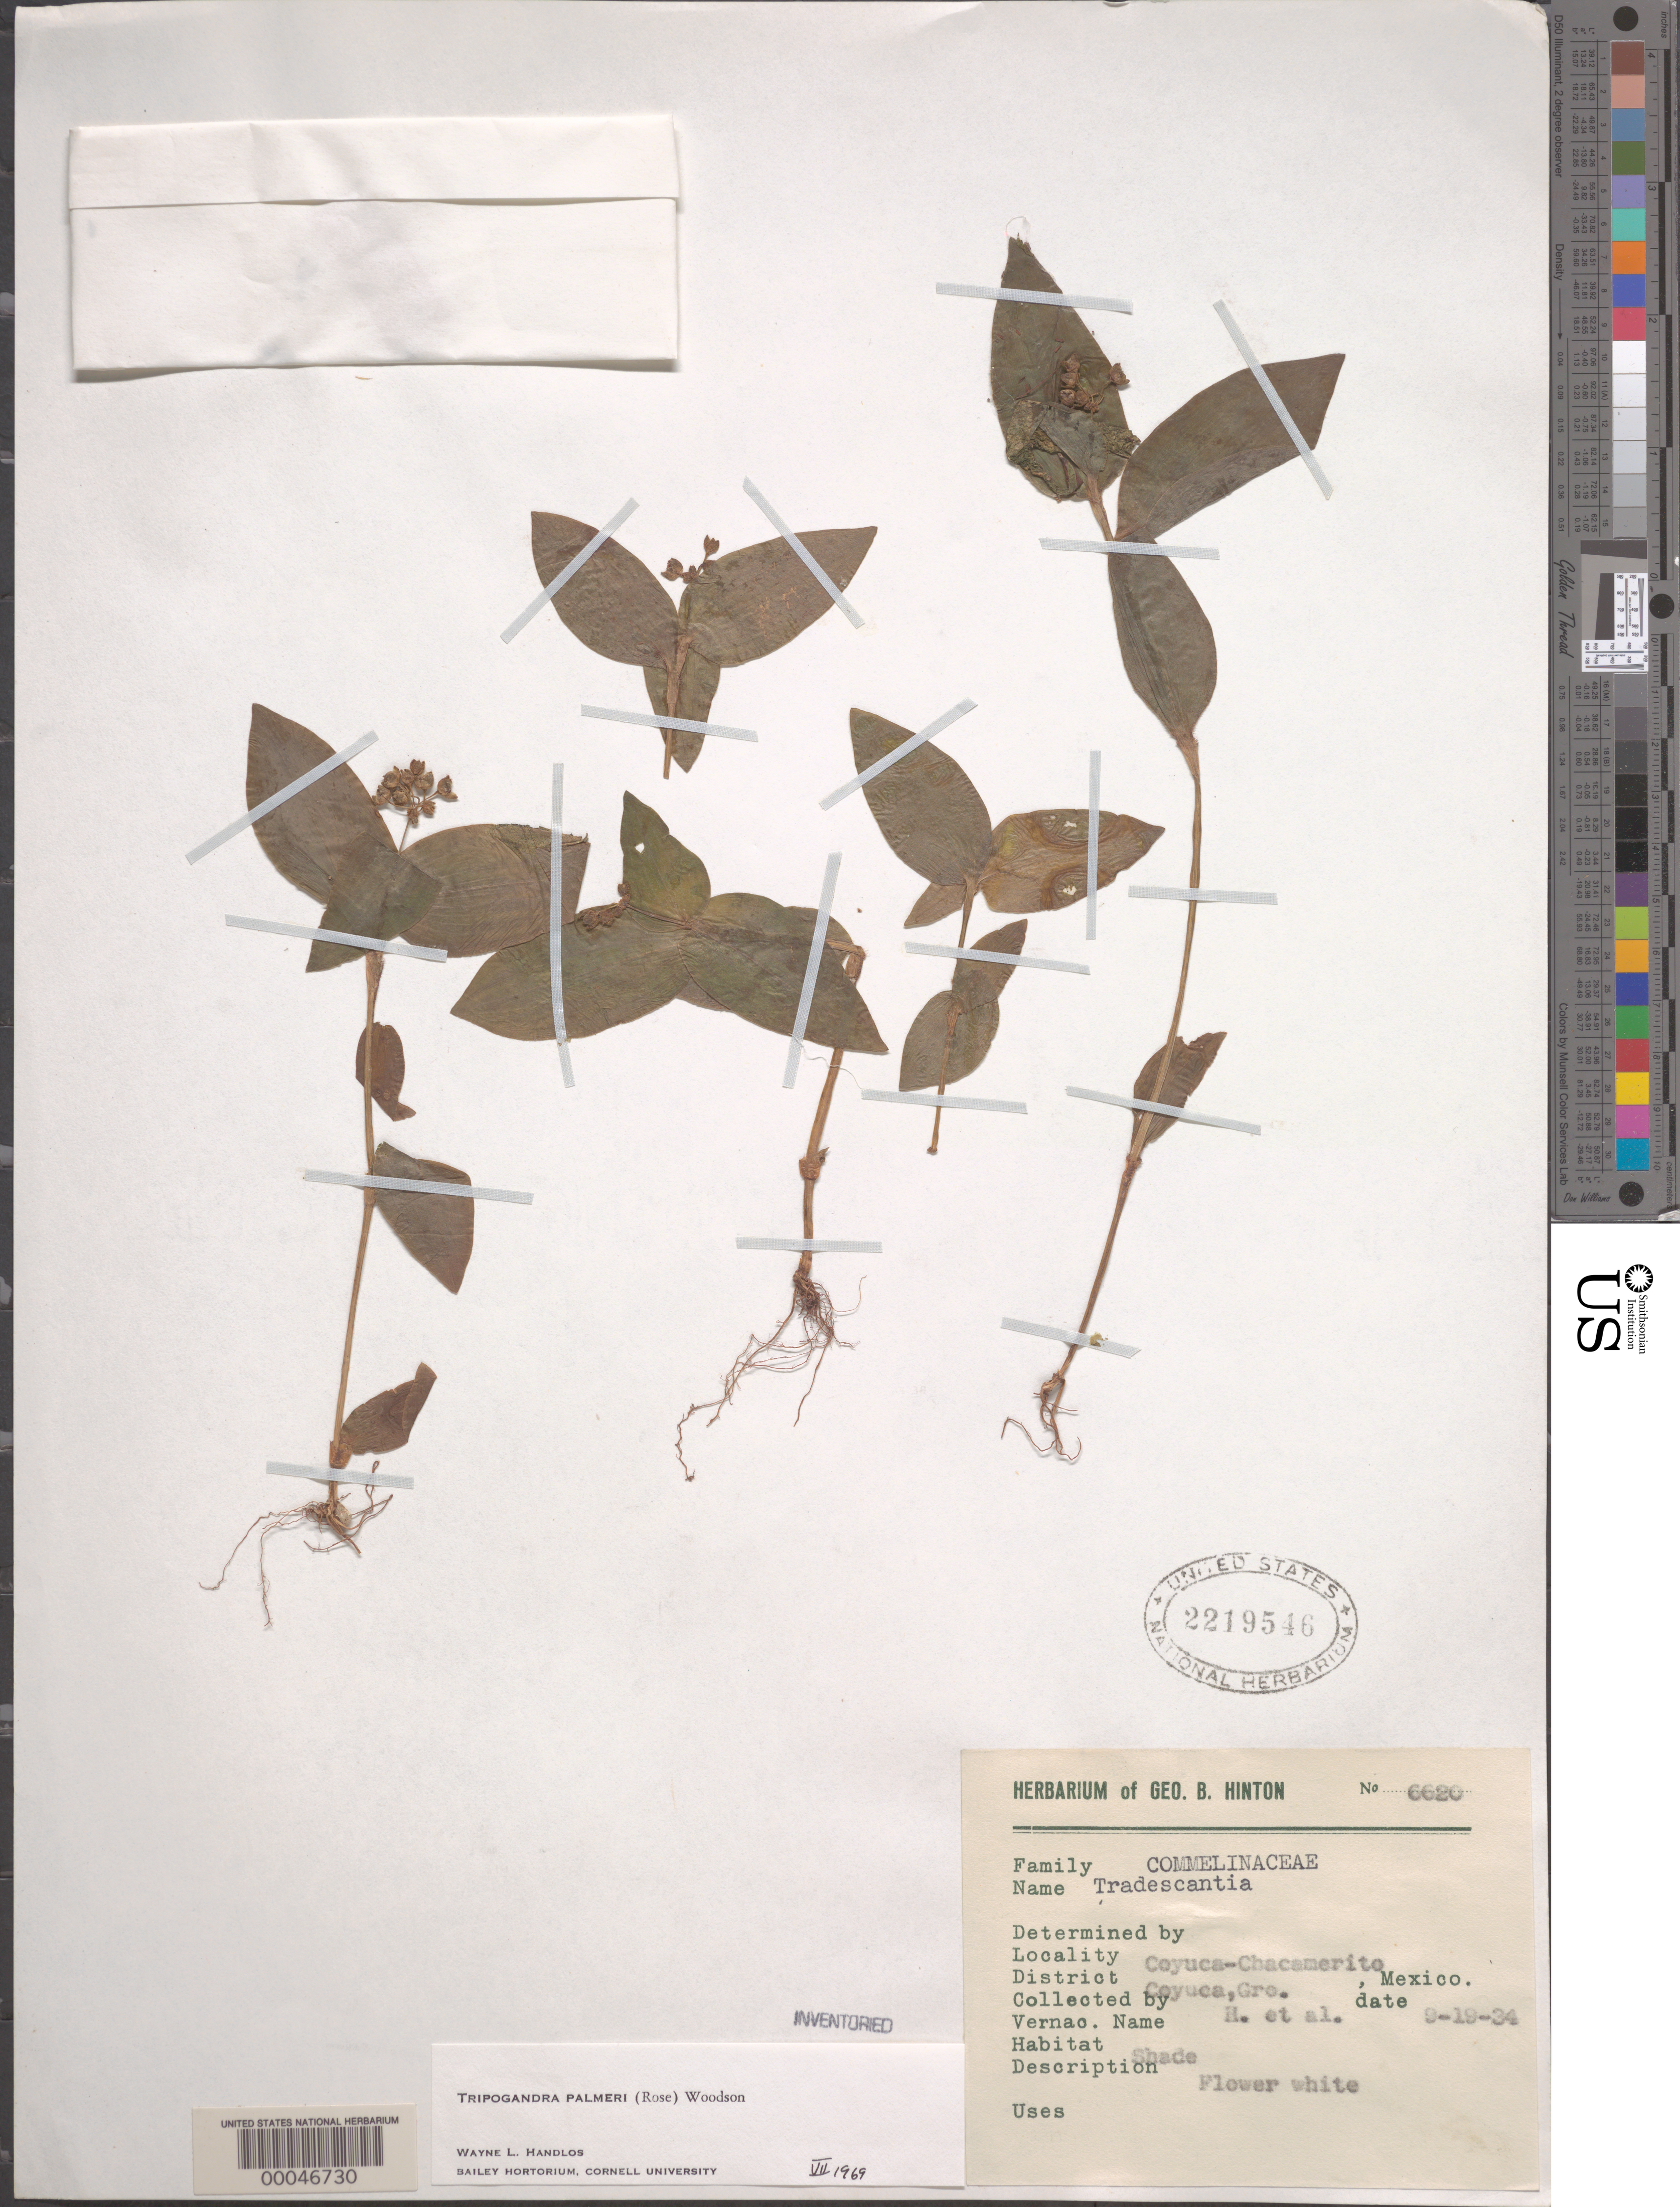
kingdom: Plantae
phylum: Tracheophyta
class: Liliopsida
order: Commelinales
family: Commelinaceae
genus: Tripogandra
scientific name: Tripogandra palmeri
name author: (Rose) Woodson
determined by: Handlos, W. L.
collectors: G. B. Hinton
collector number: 6620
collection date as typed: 19 Sep 1934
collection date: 1934-09-19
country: Mexico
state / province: Guerrero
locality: Coyuca - Chacamerito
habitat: Shaded area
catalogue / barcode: US 2219546